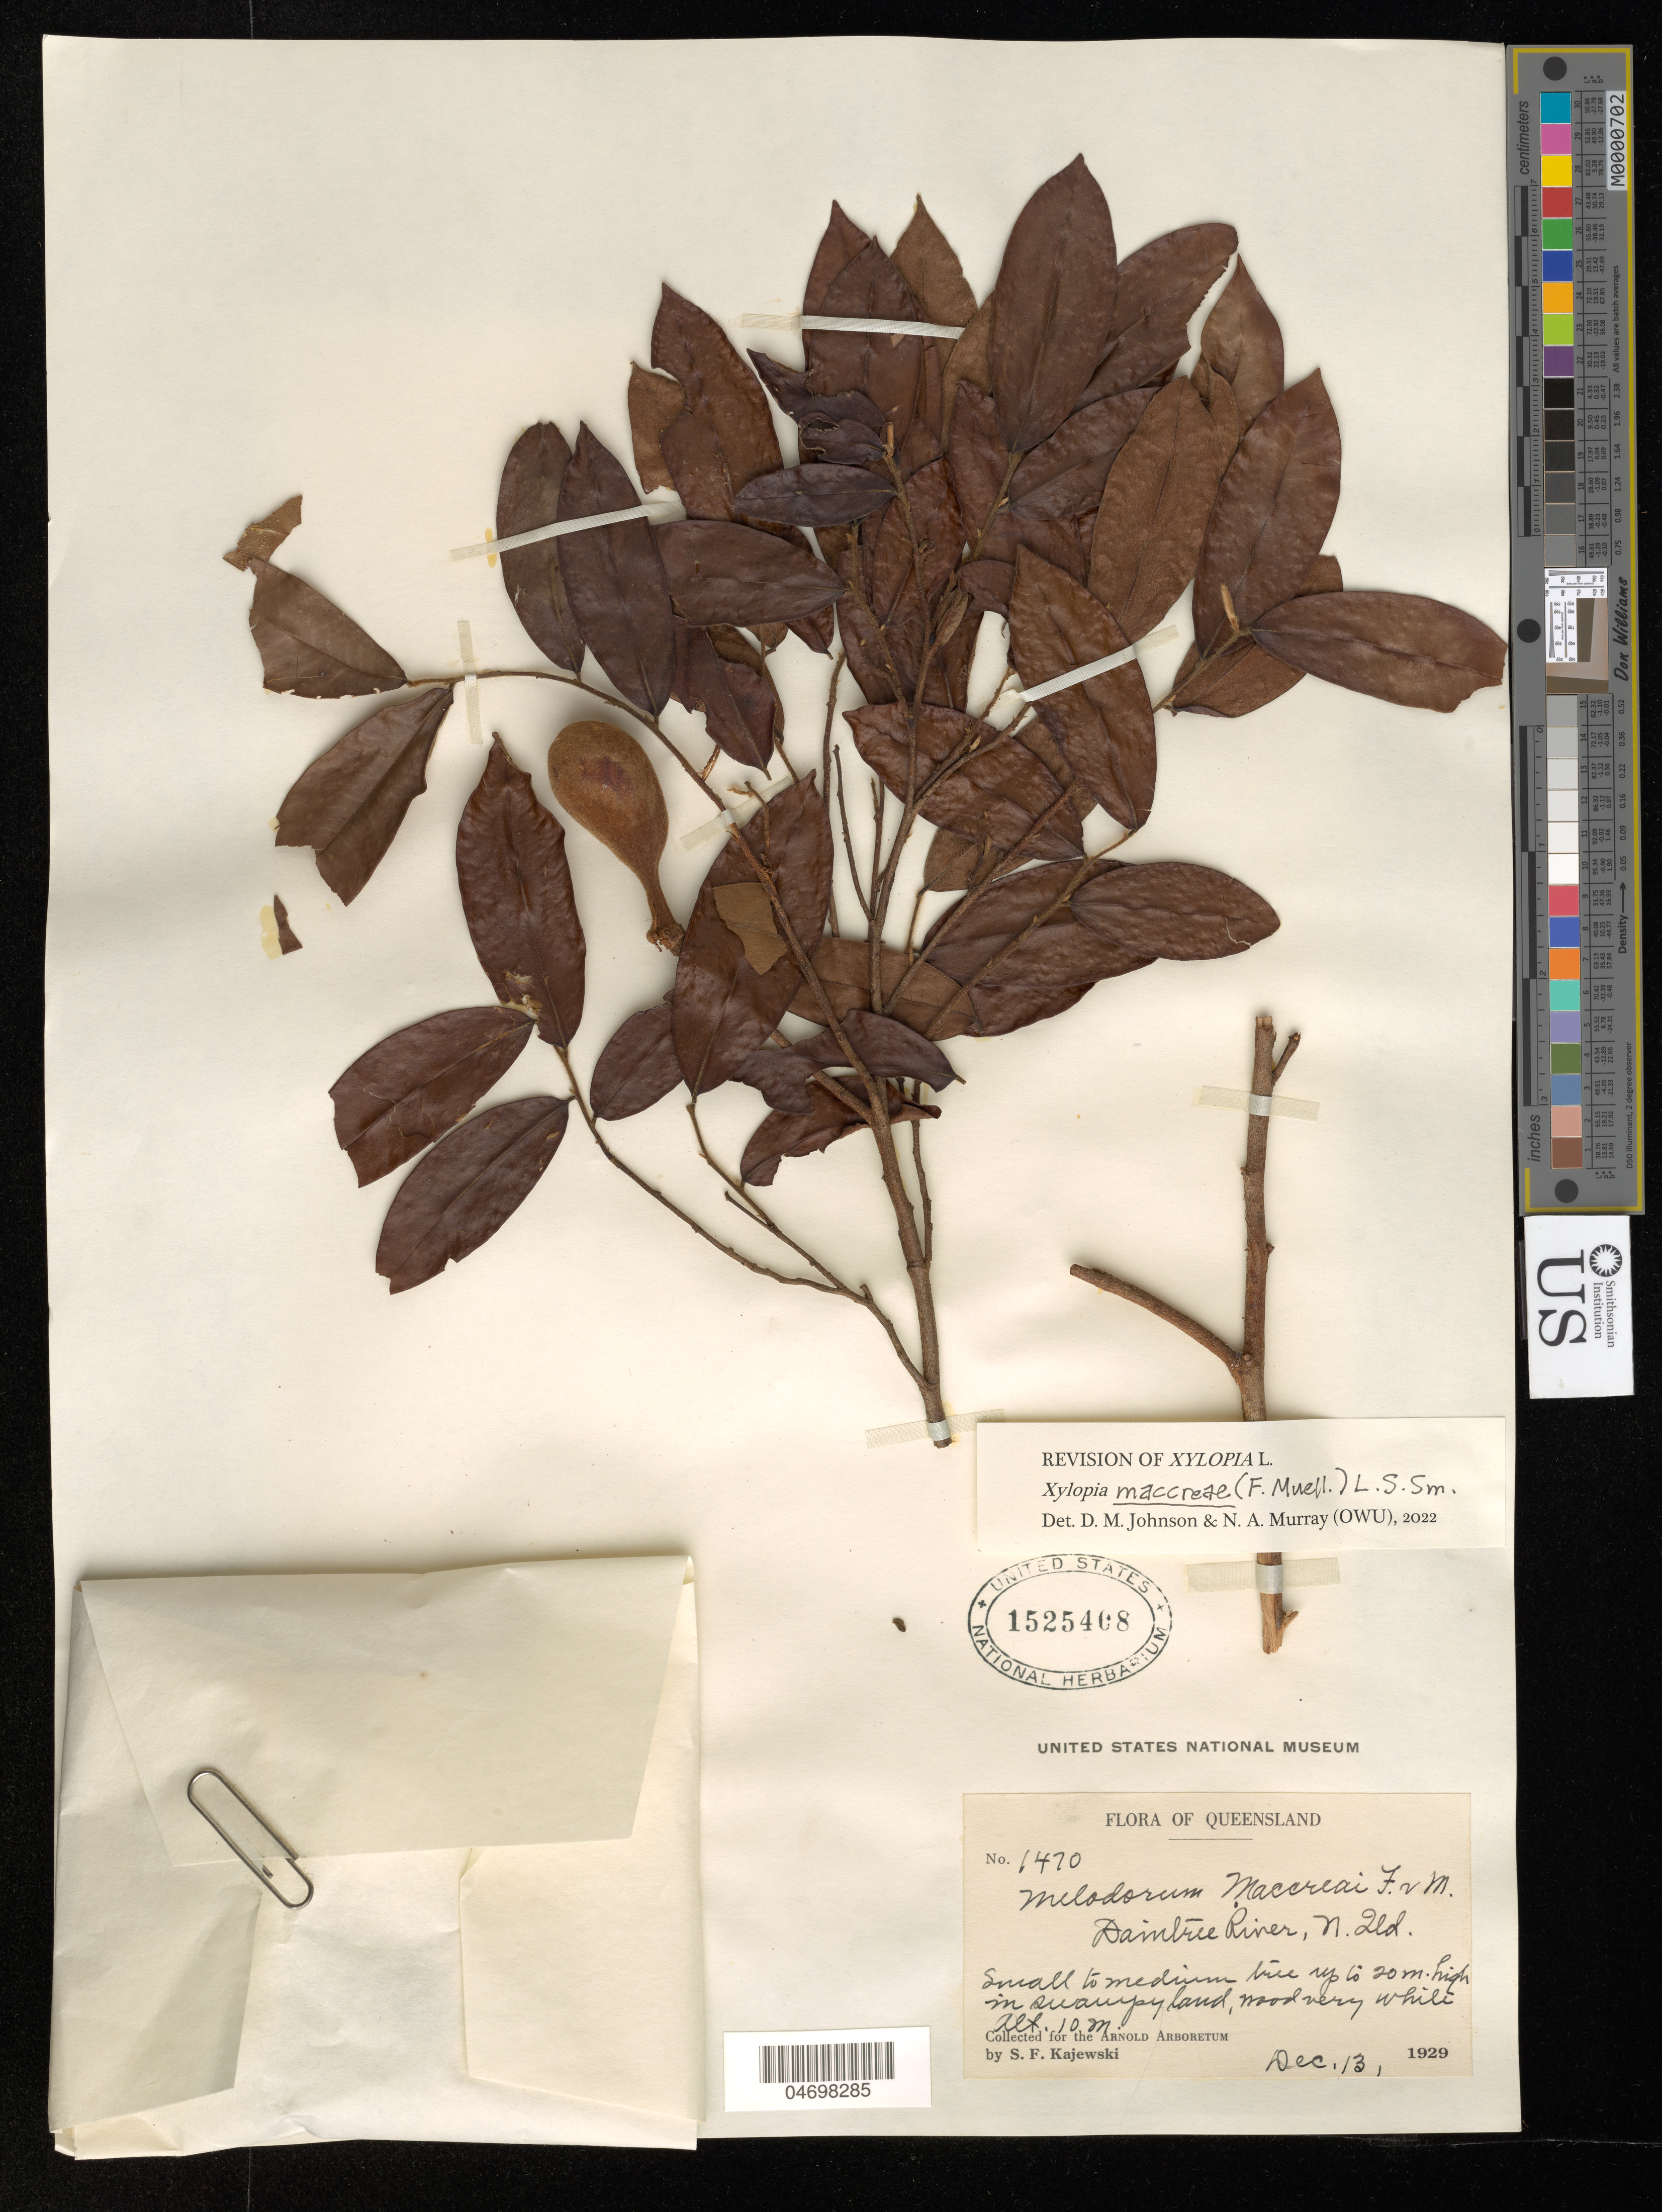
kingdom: Plantae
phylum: Tracheophyta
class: Magnoliopsida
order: Magnoliales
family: Annonaceae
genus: Xylopia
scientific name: Xylopia maccreae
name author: (F. Muell.) L.S. Sm.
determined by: Johnson, D. M.; Murray, N. A.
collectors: S. Kajewski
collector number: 1470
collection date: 1929-12-13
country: Australia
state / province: Queensland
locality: Daintree River.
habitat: In swampy land, wood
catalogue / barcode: US 1525408